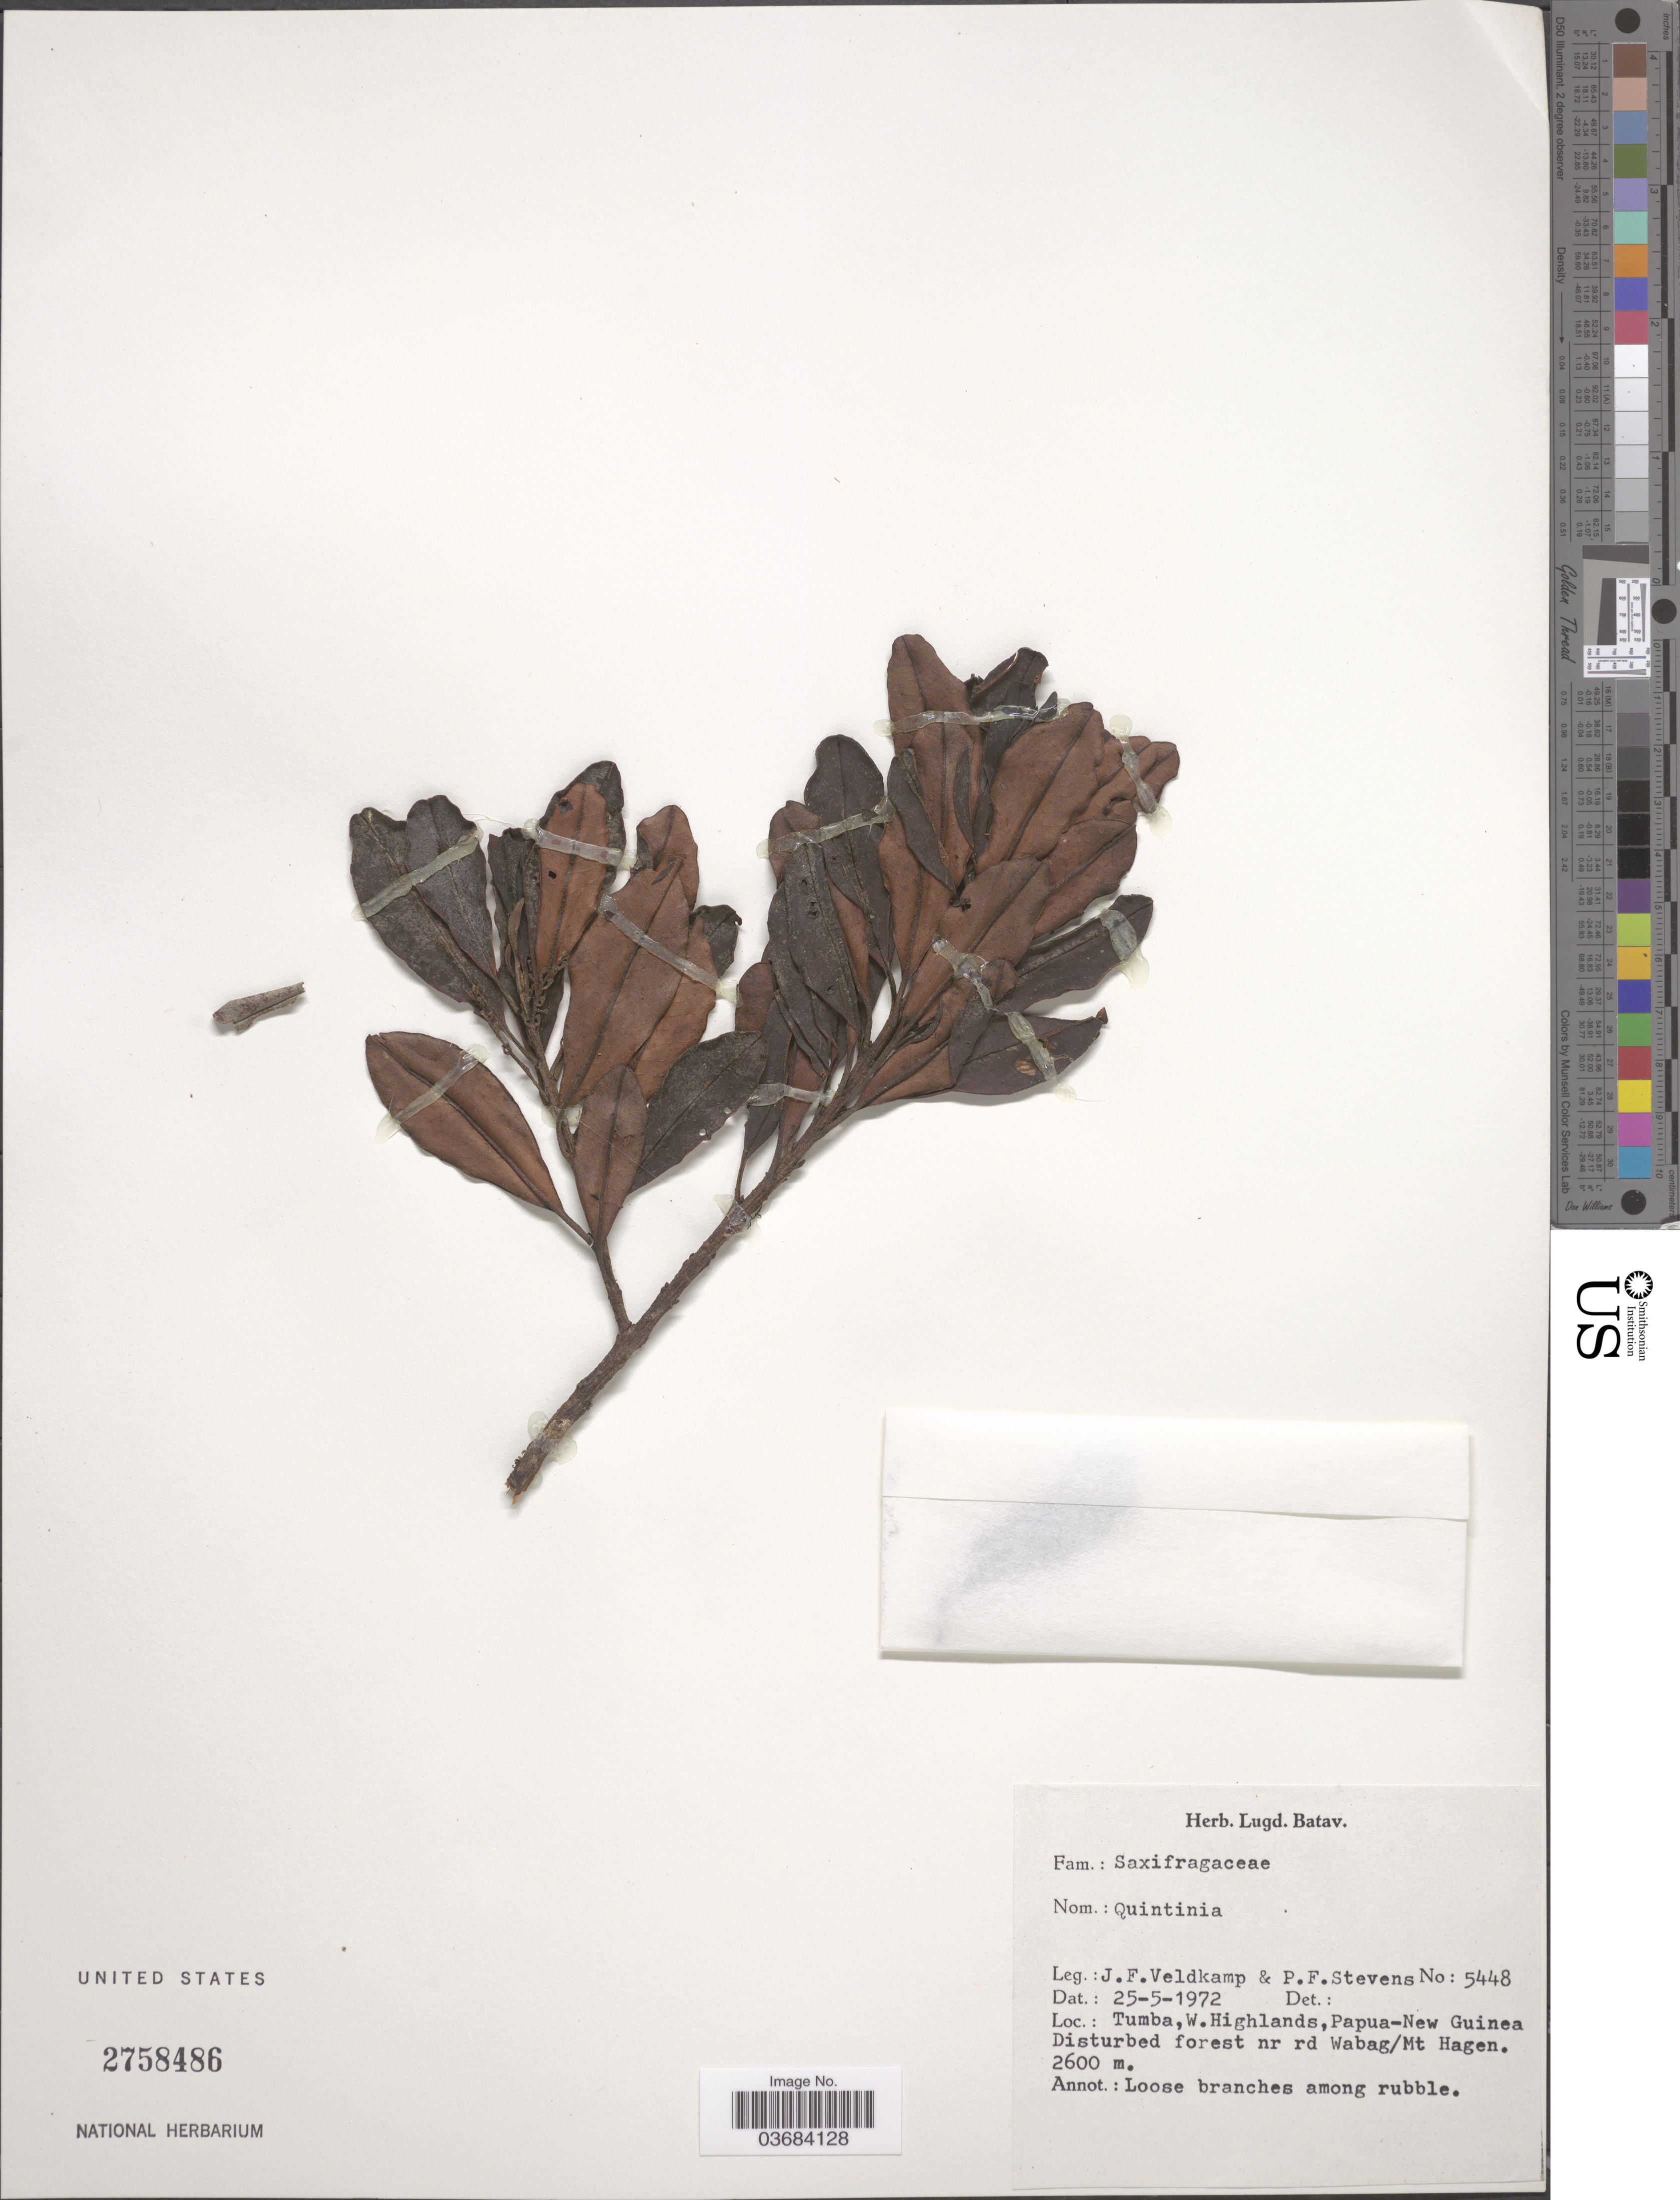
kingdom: Plantae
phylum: Tracheophyta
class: Magnoliopsida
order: Paracryphiales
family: Paracryphiaceae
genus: Quintinia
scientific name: Quintinia sp.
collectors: J. F. Veldkamp & P. F. Stevens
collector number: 5448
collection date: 1972-05-25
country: Papua New Guinea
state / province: Western Highlands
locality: Tumba, W.Highlands. Disturbed forest nr rd Wabag/Mt Hagen.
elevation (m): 2600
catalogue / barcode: US 2758486